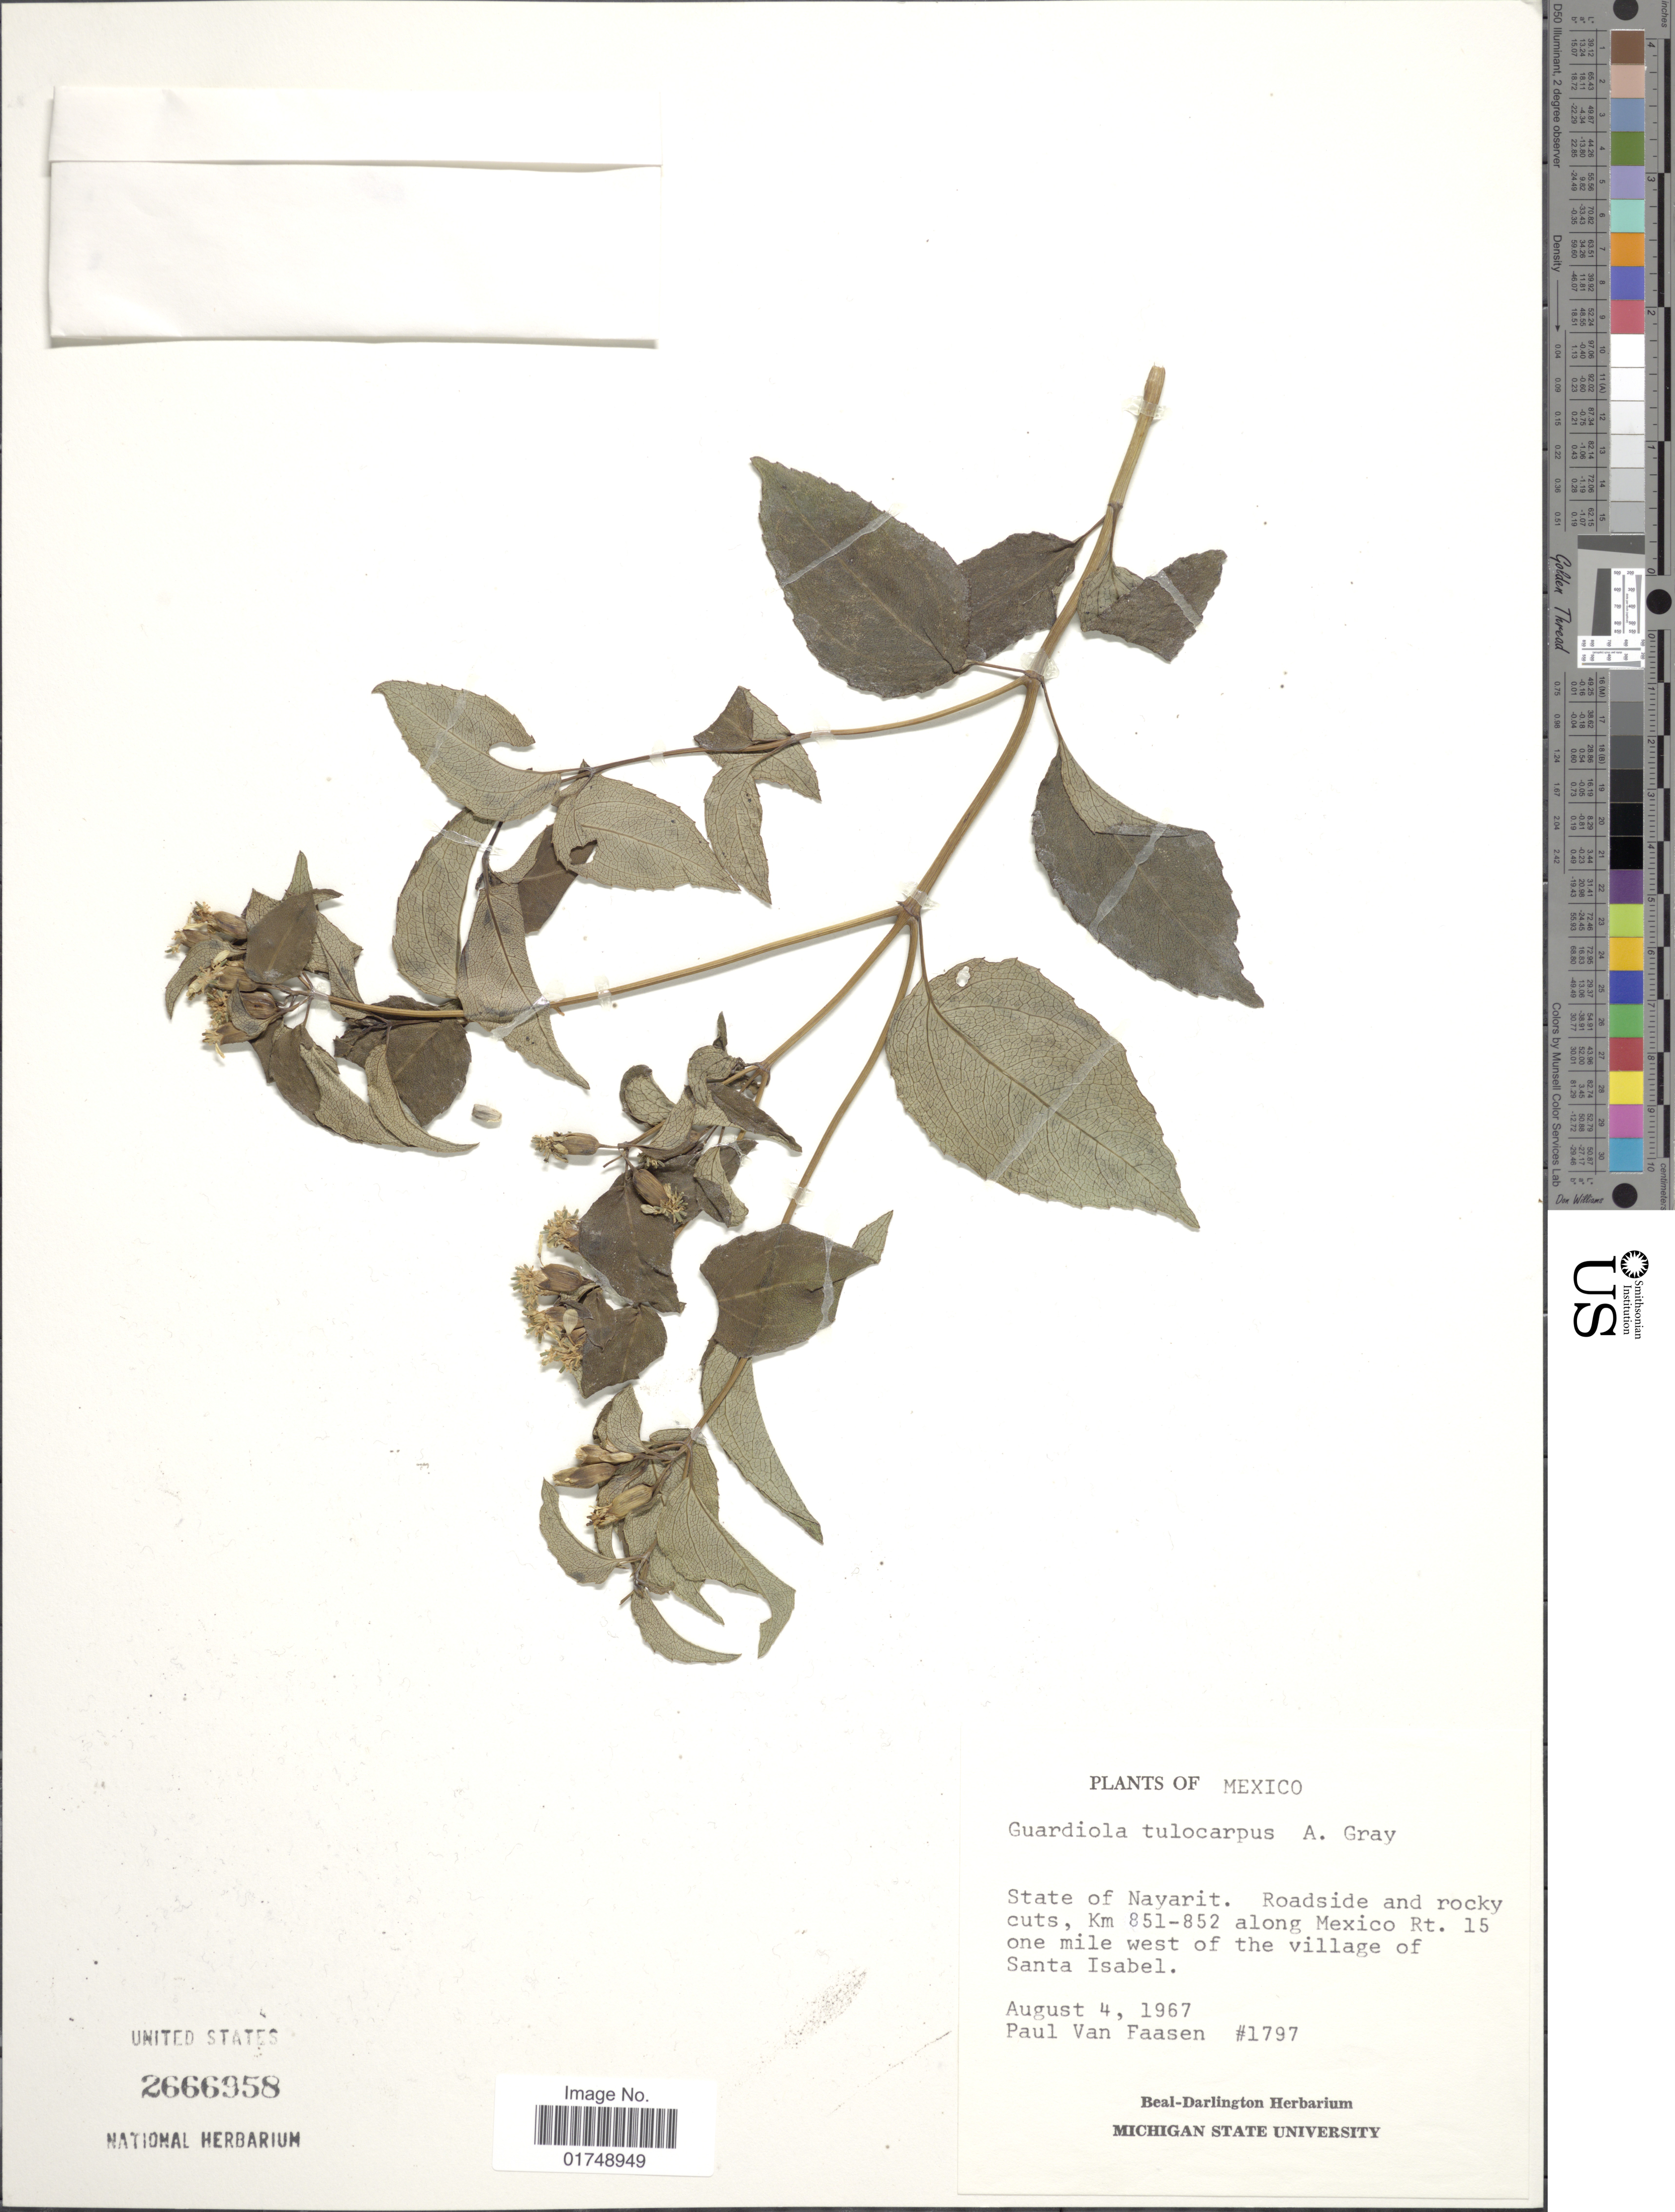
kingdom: Plantae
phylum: Tracheophyta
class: Magnoliopsida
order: Asterales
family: Asteraceae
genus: Guardiola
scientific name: Guardiola tulocarpus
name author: A. Gray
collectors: P. Van Faasen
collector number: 1797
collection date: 1967-08-04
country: Mexico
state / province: Nayarit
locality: Km 851-852 along Mexico Rt. 15 one mile west of village of Santa Isabel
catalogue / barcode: US 2666958